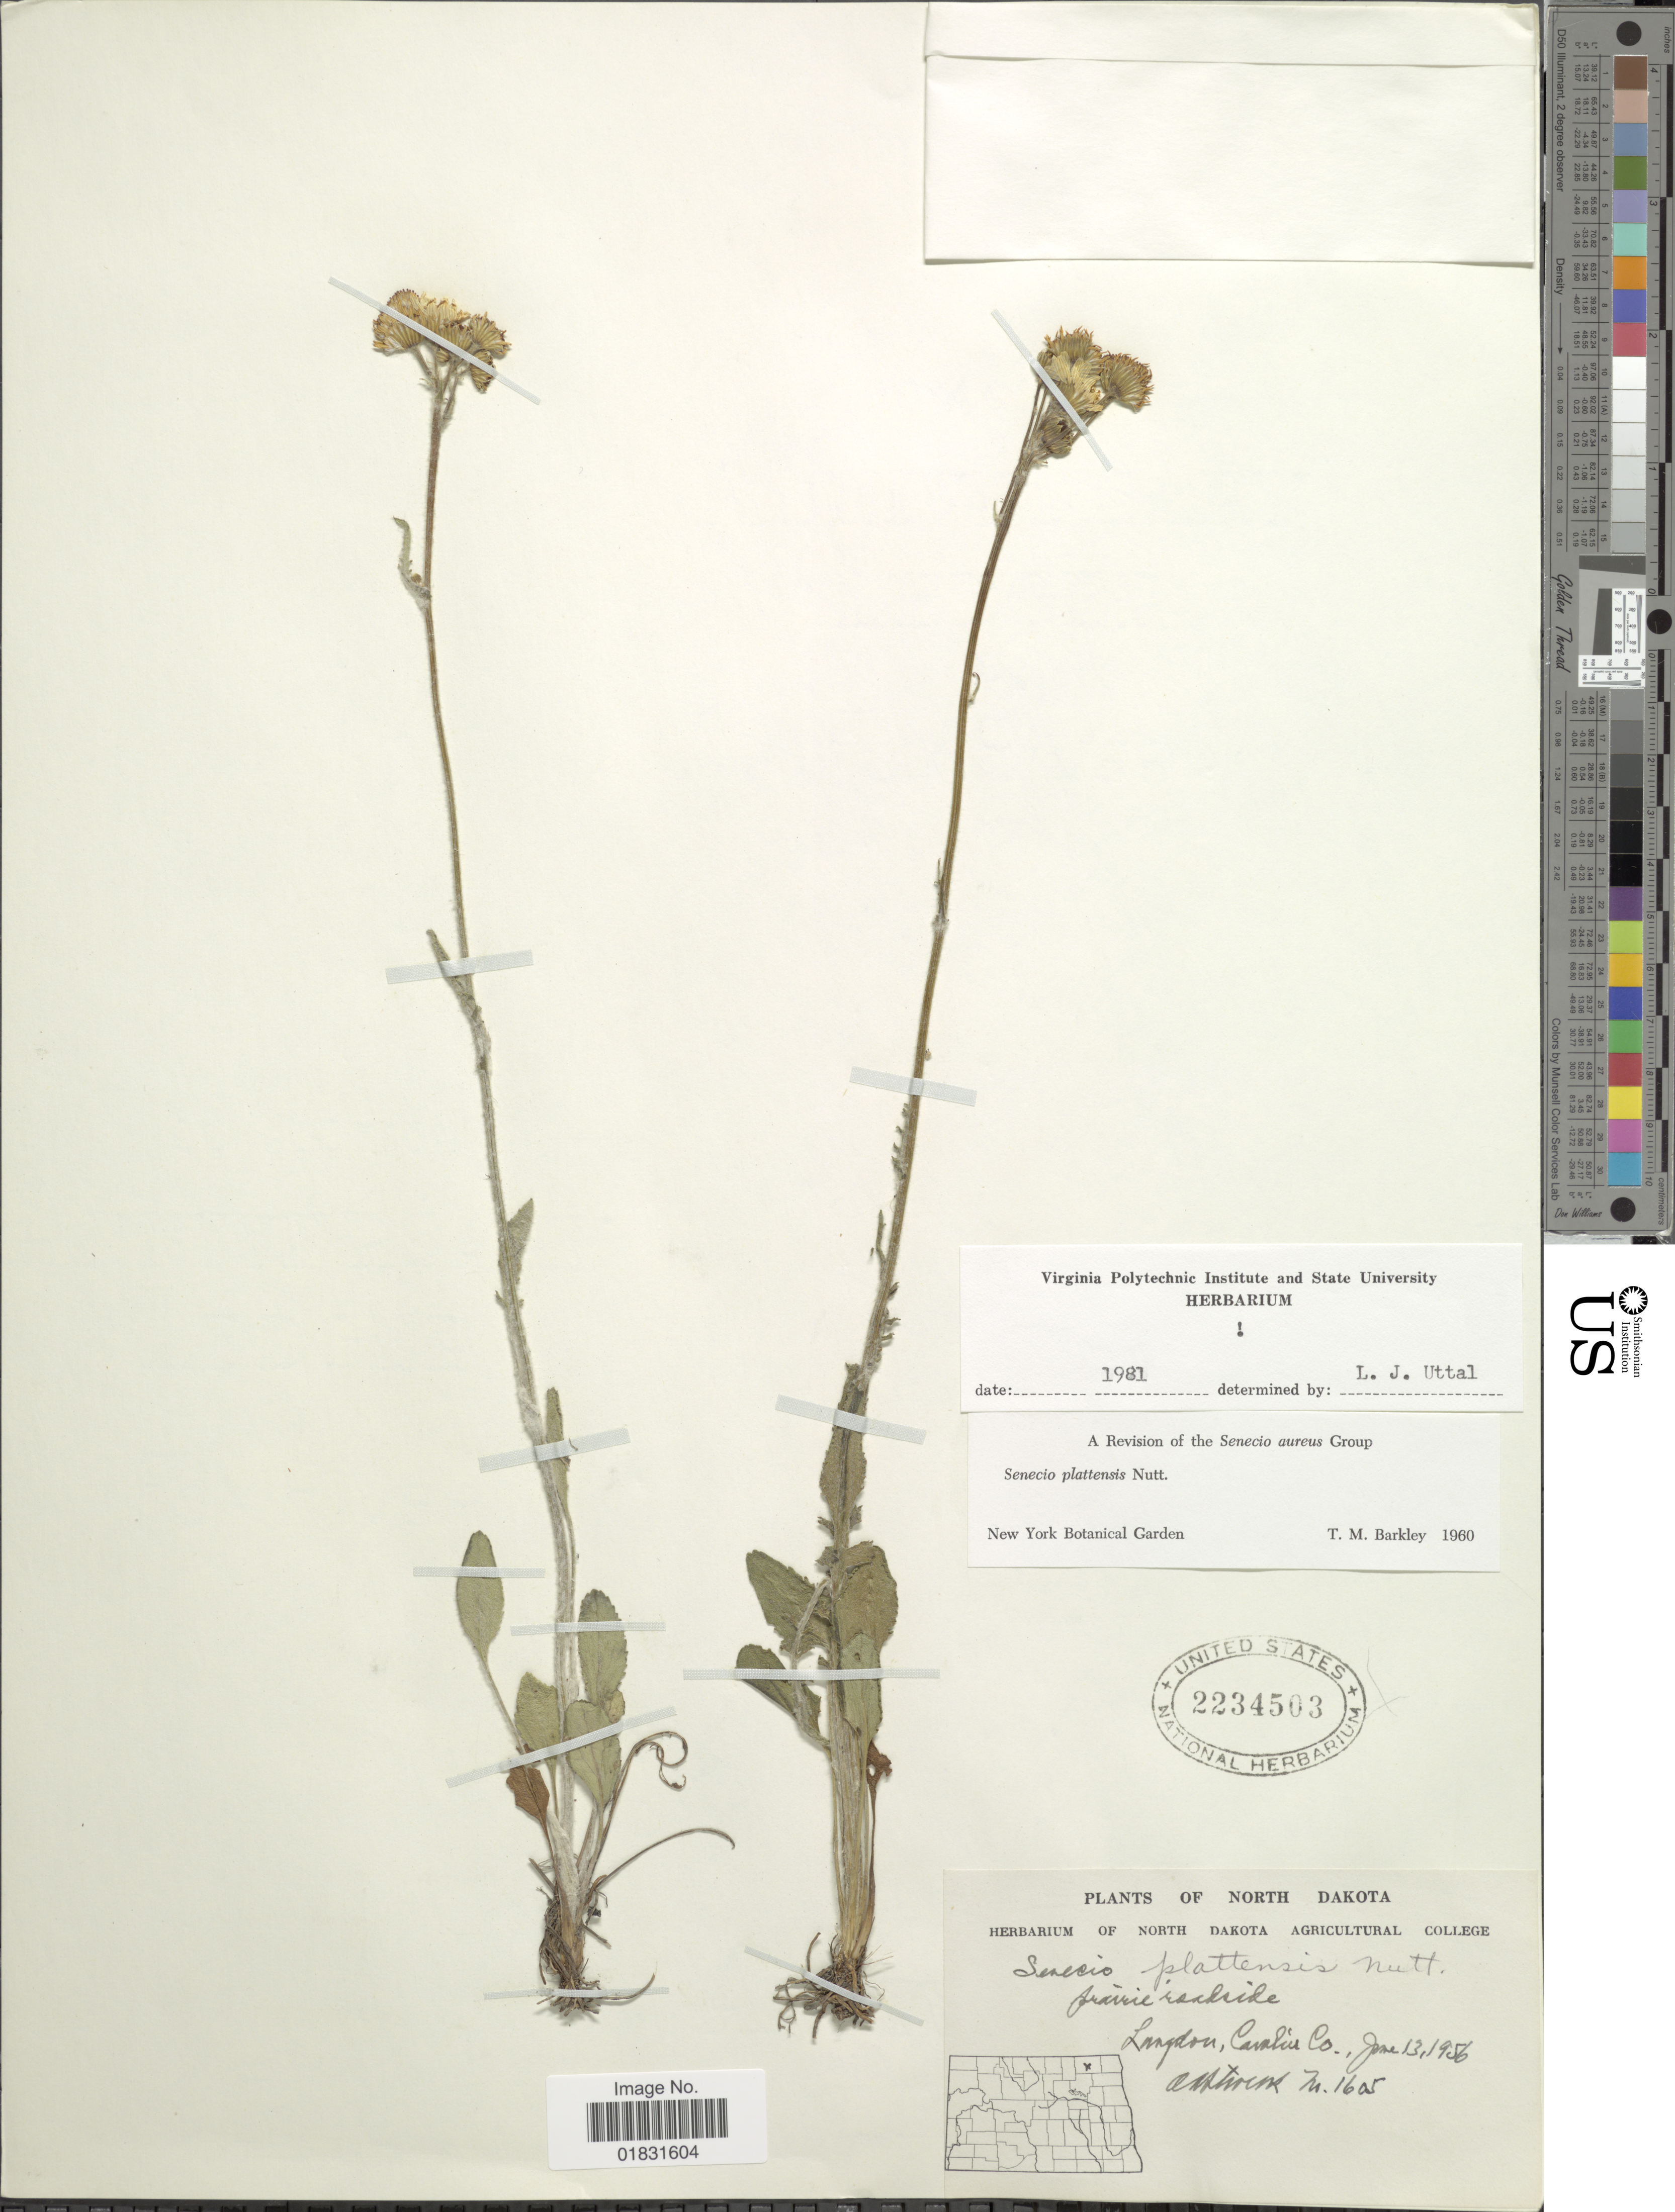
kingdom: Plantae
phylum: Tracheophyta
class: Magnoliopsida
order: Asterales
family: Asteraceae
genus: Packera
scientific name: Packera plattensis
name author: W.A. Weber & Á. Löve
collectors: O. A. Stevens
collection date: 1956-06-13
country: United States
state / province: North Dakota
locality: Prairie roadside, Langdon, Cavalier Co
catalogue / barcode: US 2234503